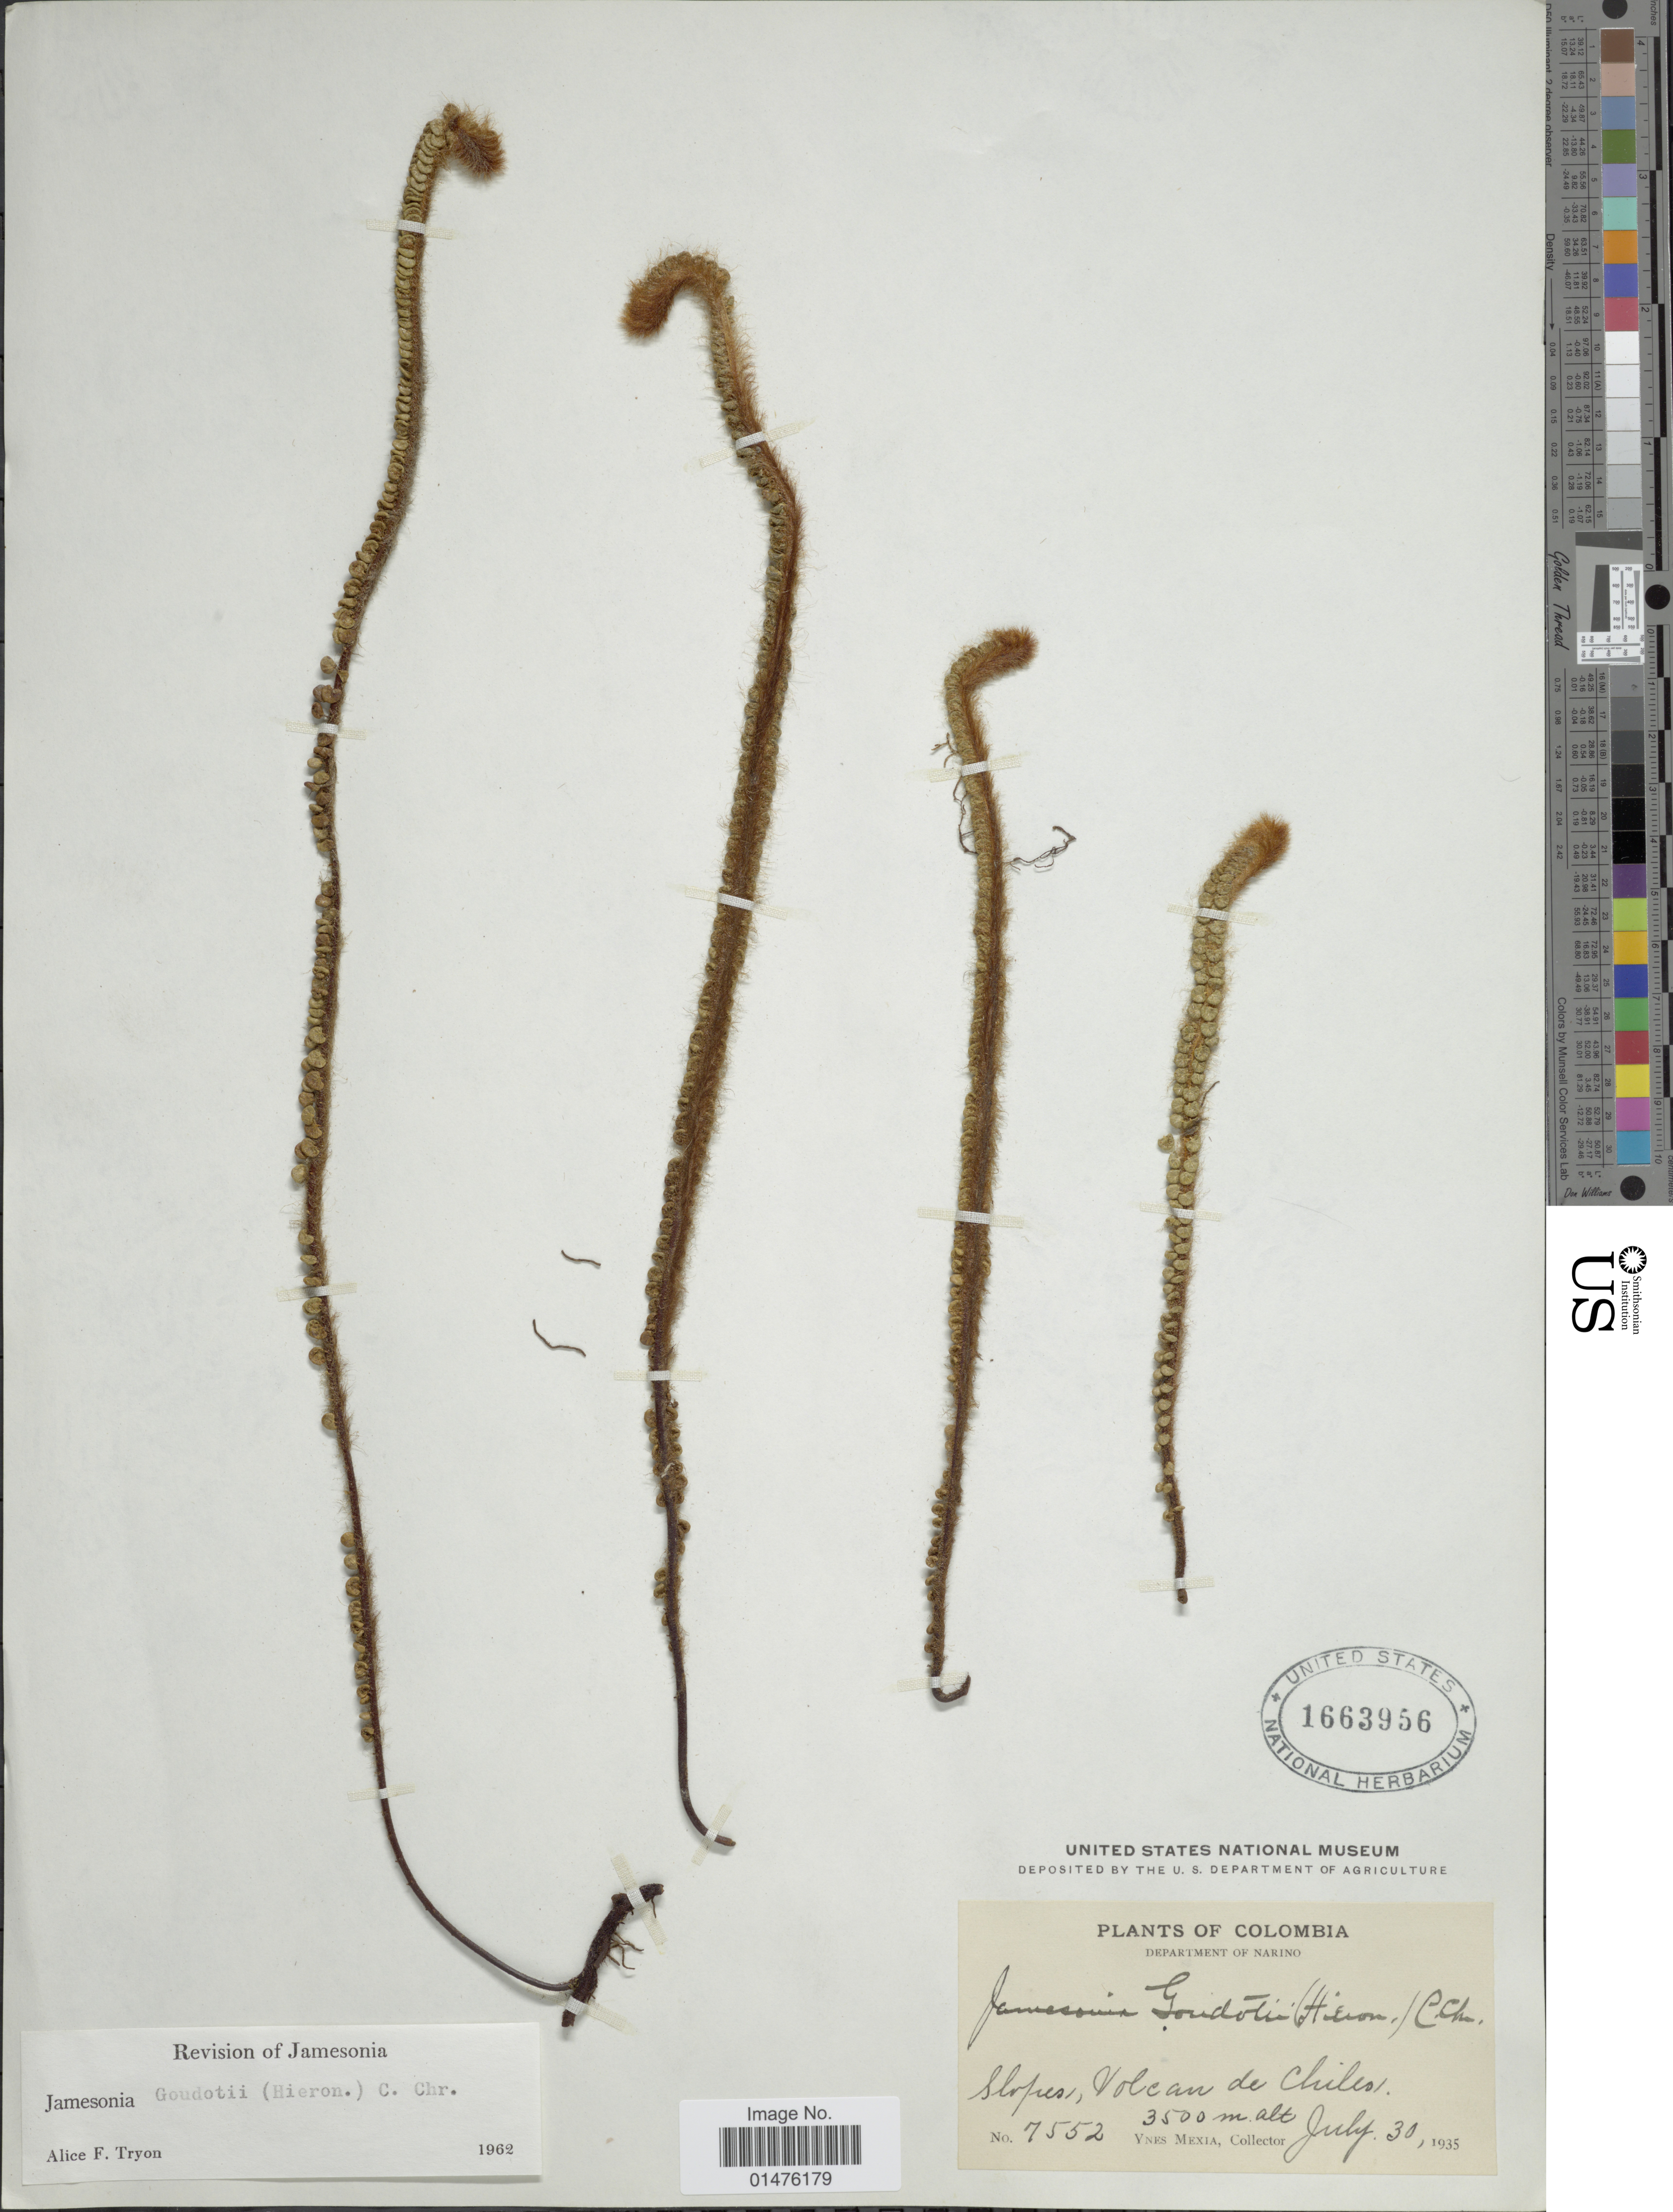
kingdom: Plantae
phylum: Tracheophyta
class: Polypodiopsida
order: Polypodiales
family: Pteridaceae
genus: Jamesonia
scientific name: Jamesonia goudotii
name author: (Hieron.) C. Chr.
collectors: Y. Mexia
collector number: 7552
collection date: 1935-07-30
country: Colombia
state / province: Nariño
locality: Department of Narino, Slopes, Volcan de Chiles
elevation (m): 3500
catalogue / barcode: US 1663956